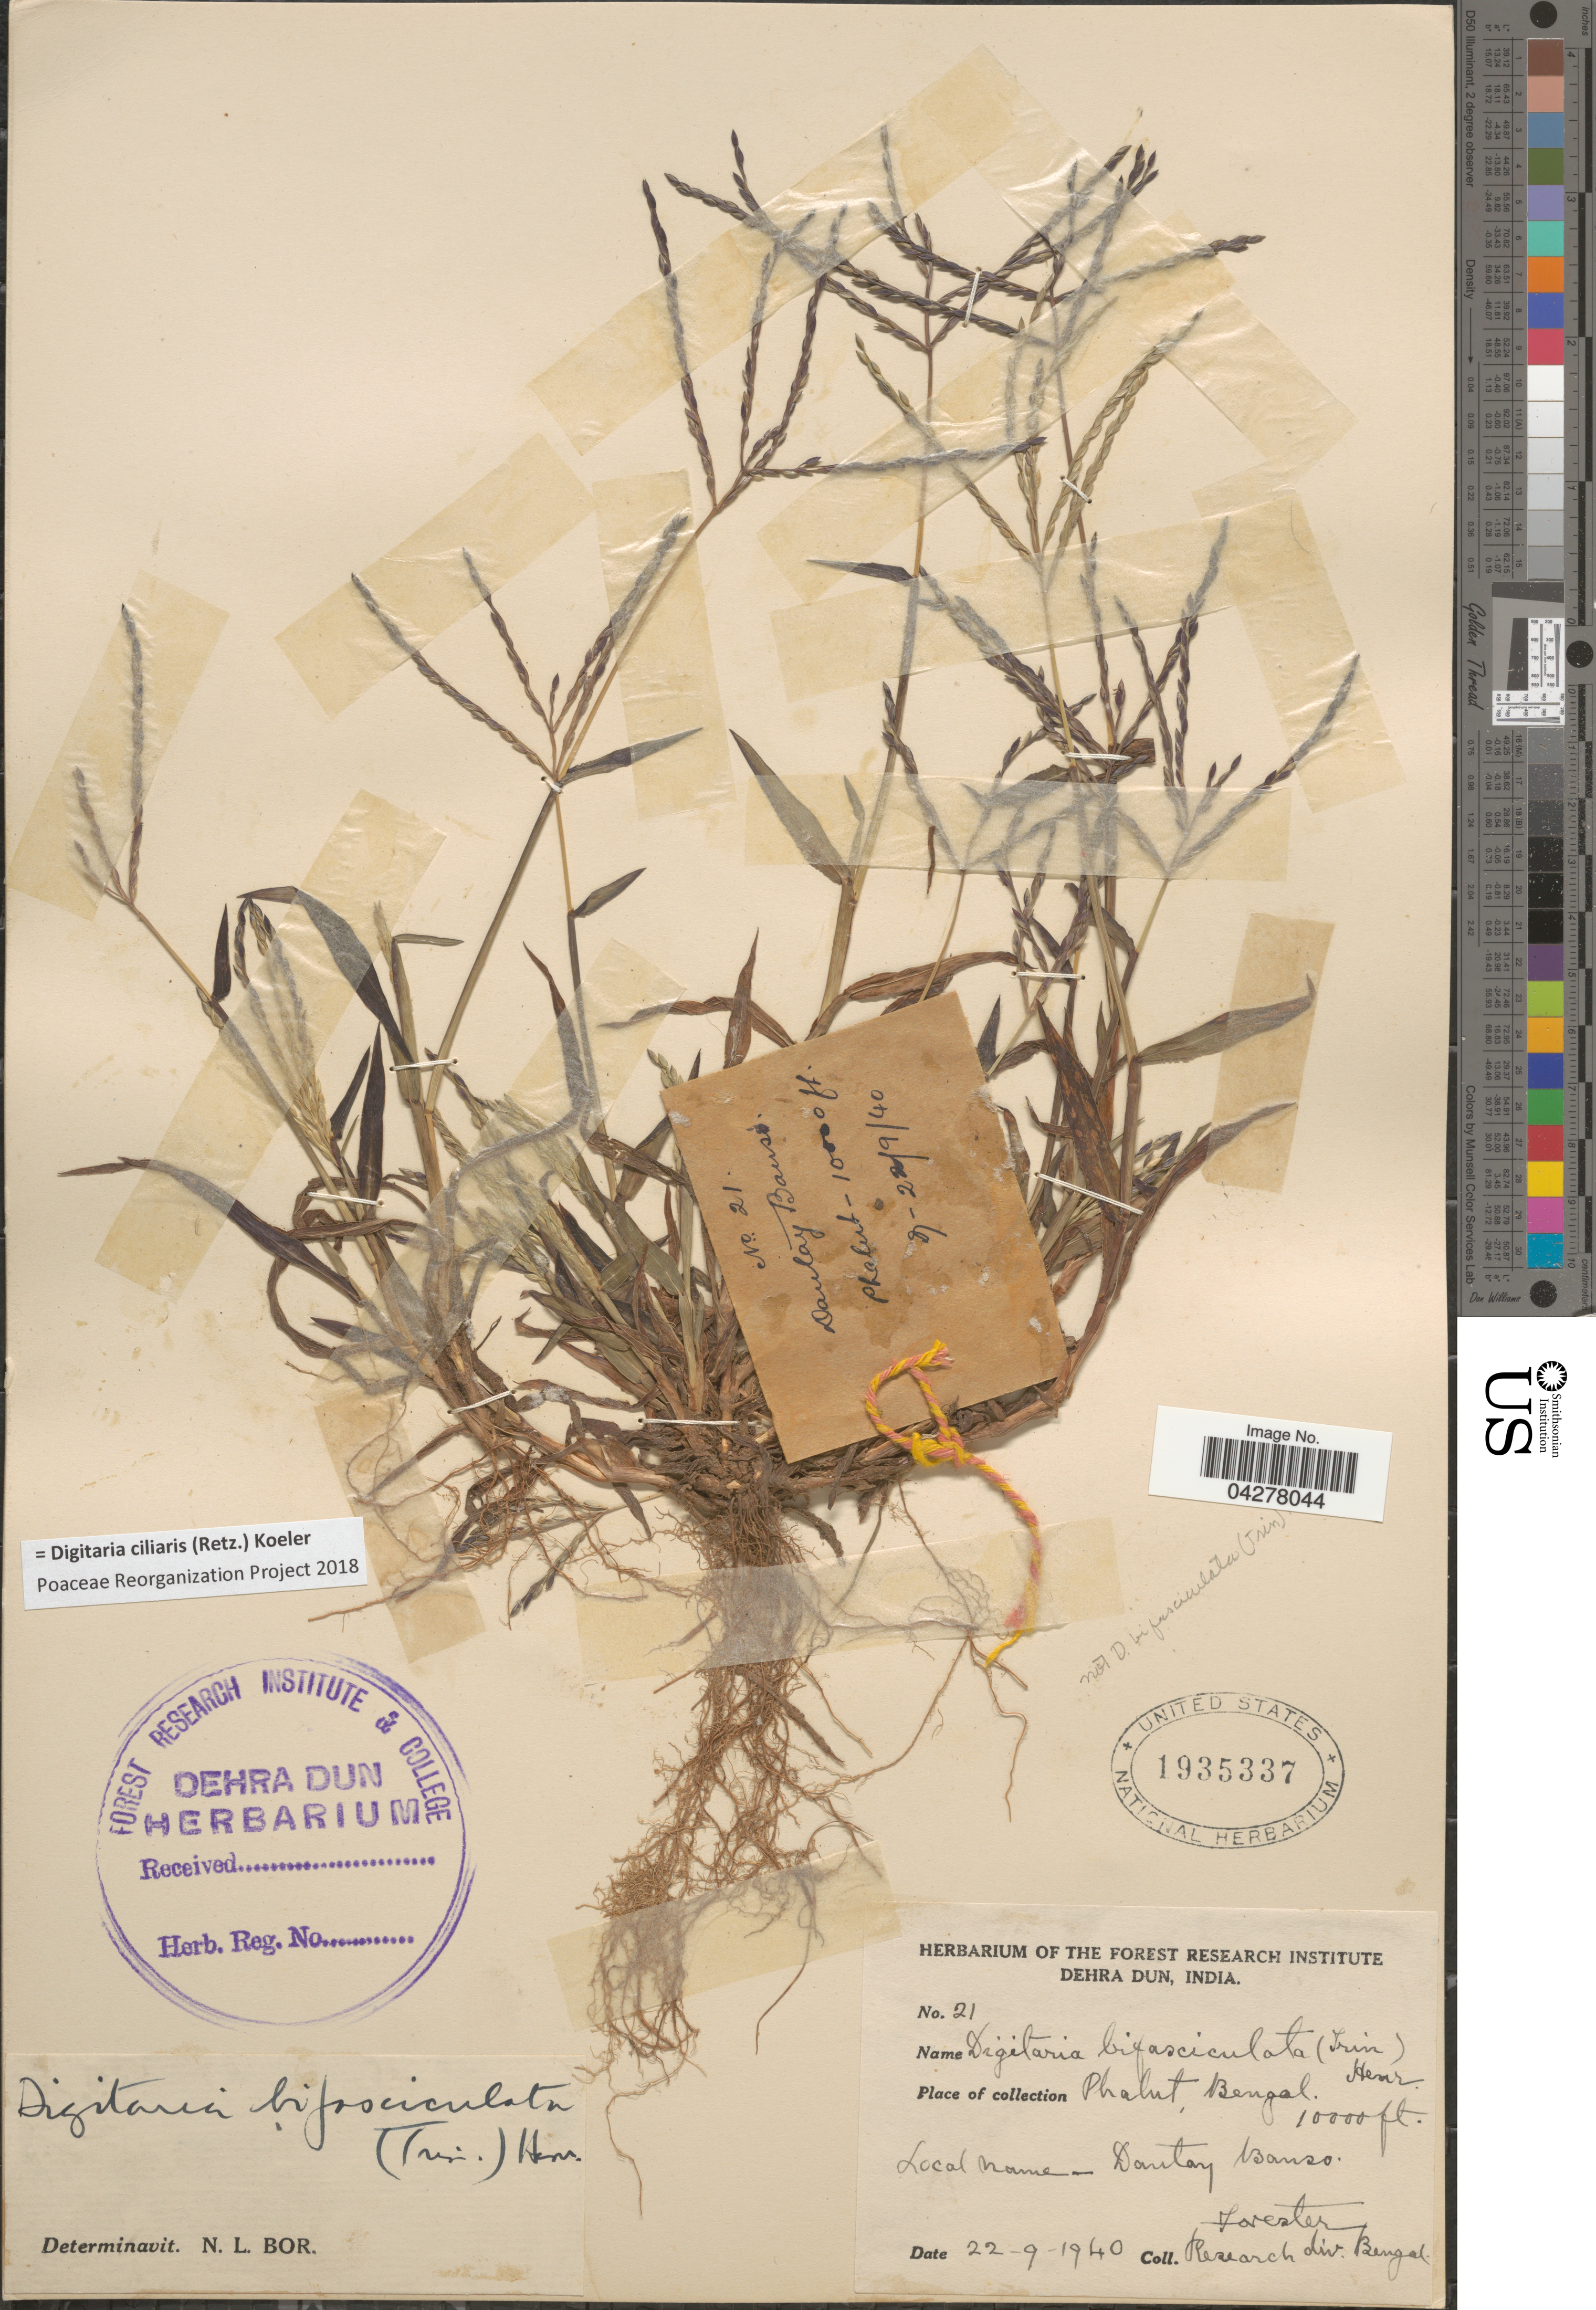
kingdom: Plantae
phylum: Tracheophyta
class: Liliopsida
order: Poales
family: Poaceae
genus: Digitaria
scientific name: Digitaria compacta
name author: (Roth) Veldkamp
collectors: Forester Research div. Bengal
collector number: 21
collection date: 1940-09-22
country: India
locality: Phalut, Bengal. Dantay Banso.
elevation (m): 3048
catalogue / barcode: US 1935337